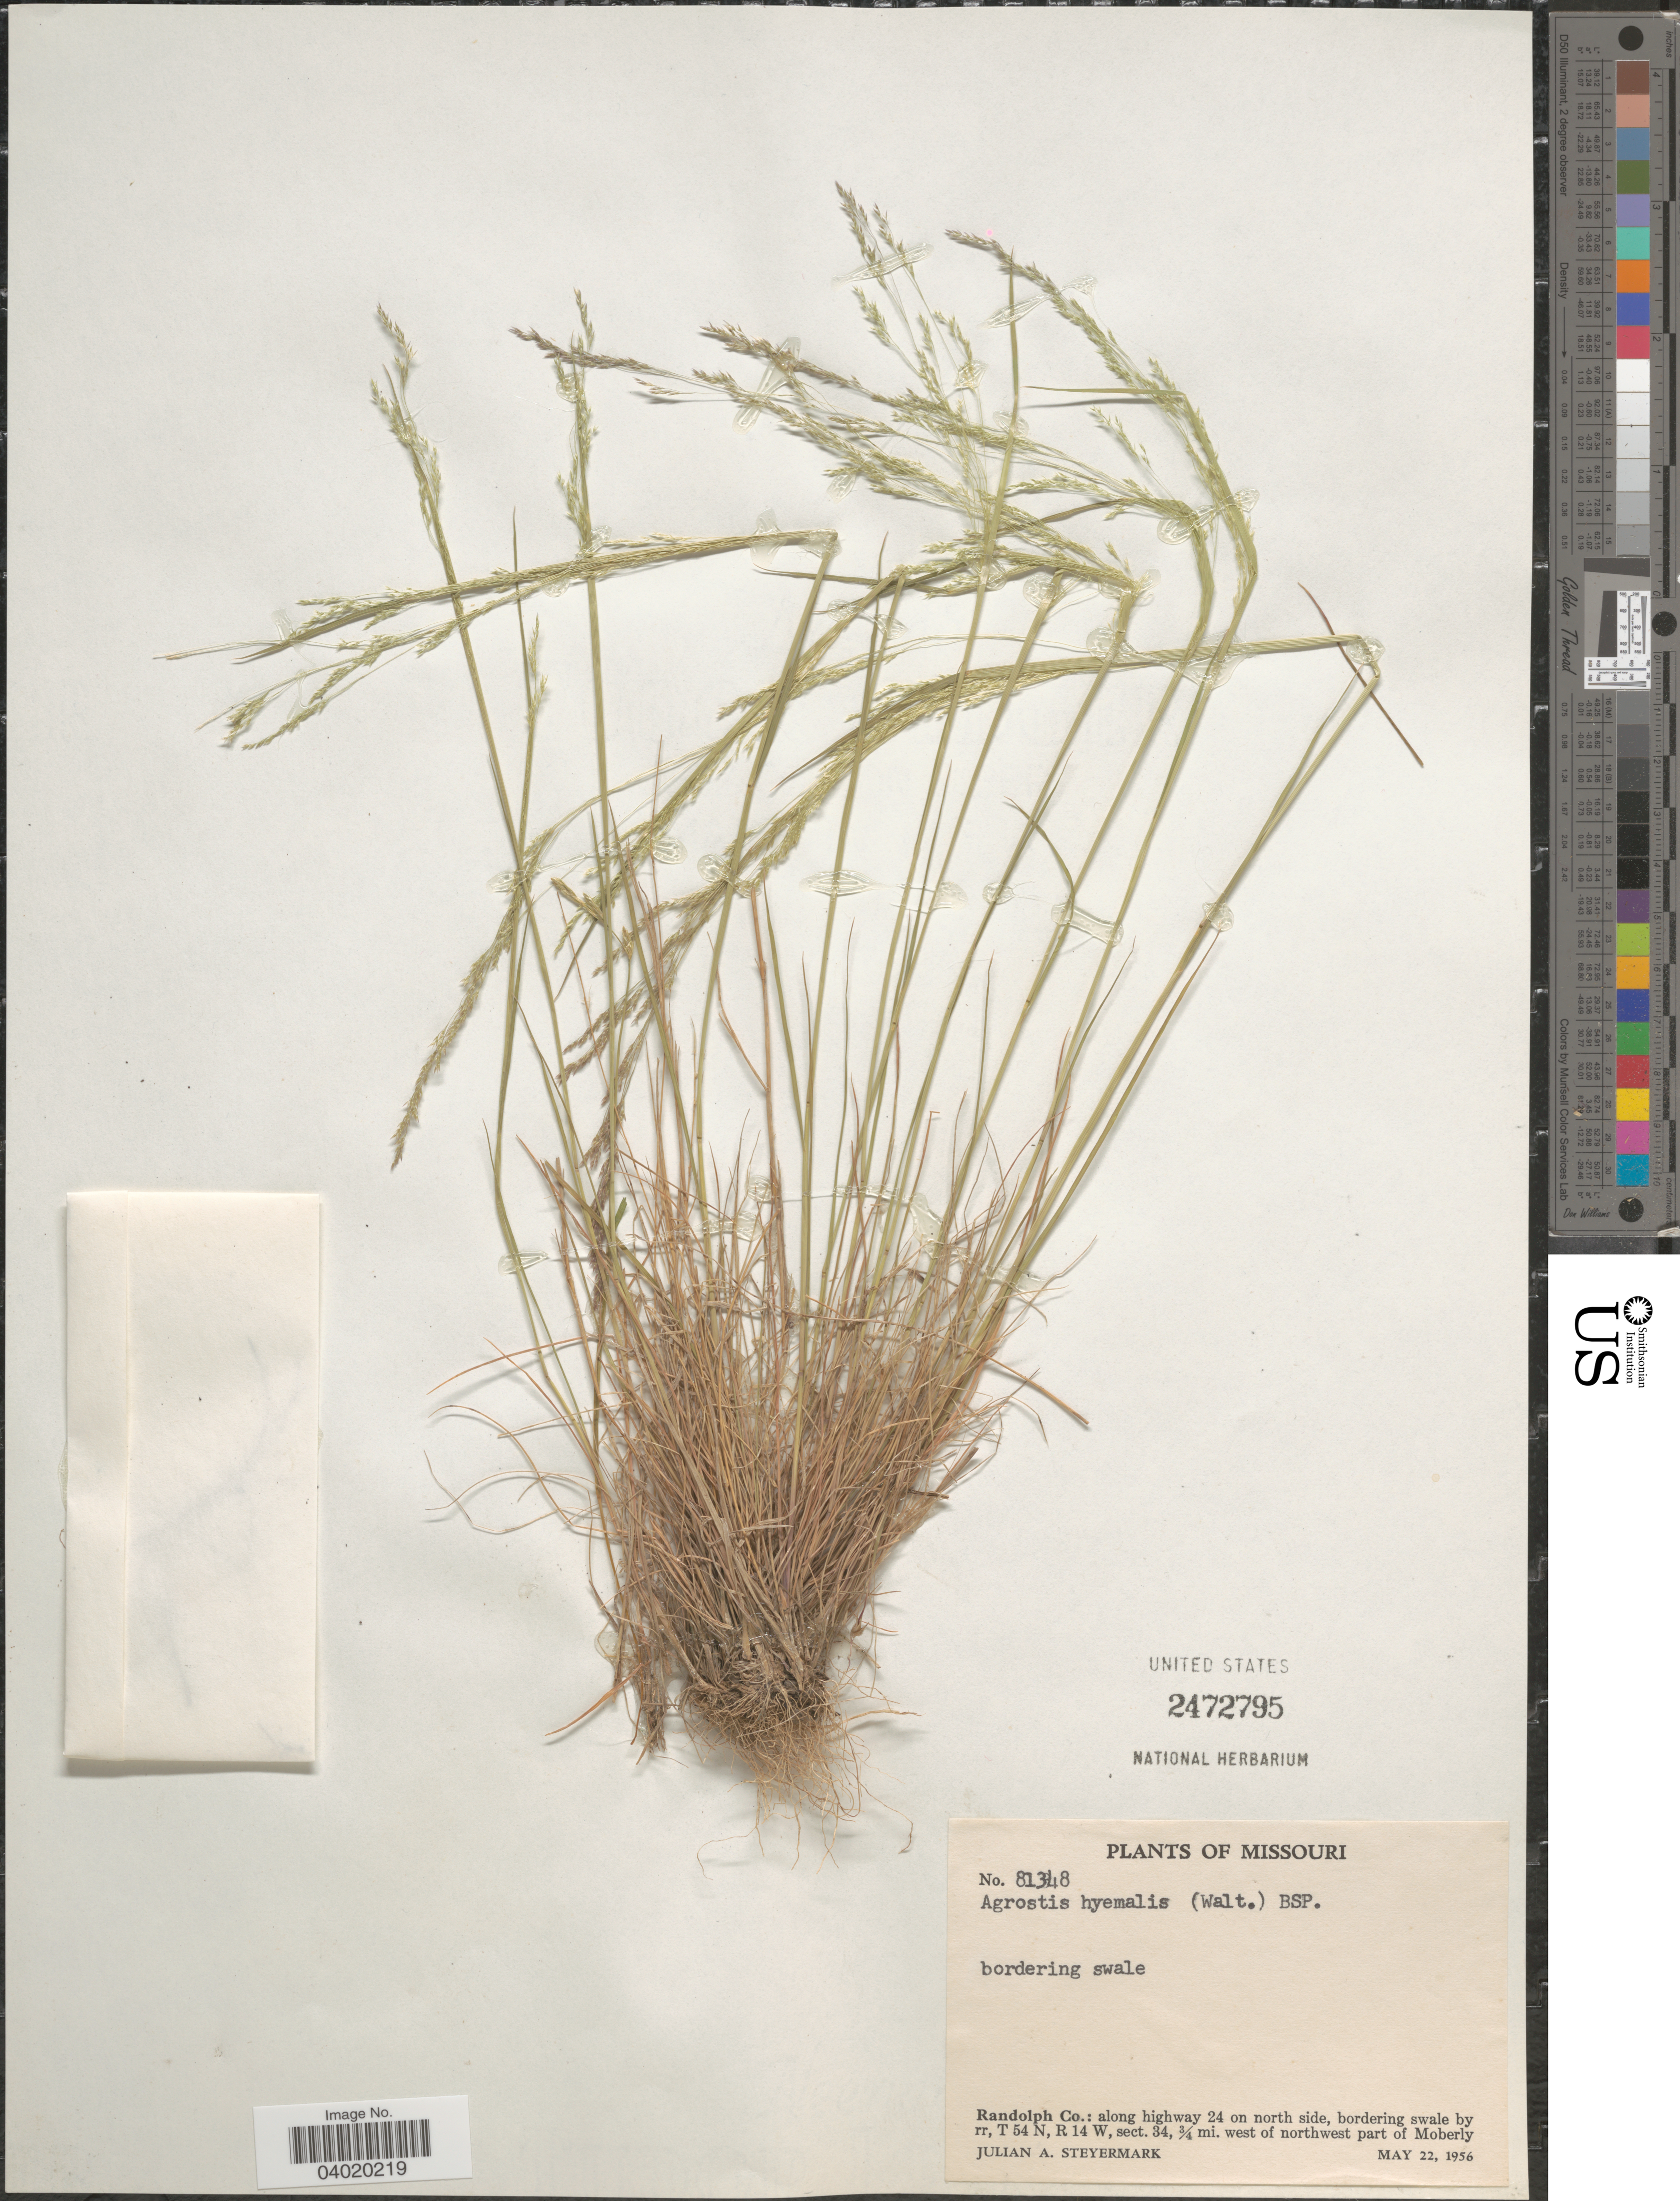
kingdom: Plantae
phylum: Tracheophyta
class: Liliopsida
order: Poales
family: Poaceae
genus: Agrostis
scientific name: Agrostis hyemalis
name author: (Walter) Britton et al.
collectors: J. Steyermark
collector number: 81348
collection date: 1956-05-22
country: United States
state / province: Missouri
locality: Randolph Co.: along highway 24 on north side, bordering swale by rr, T 54 N, R 14 W, sect. 34, ¾ mi. west of northwest part of Moberly.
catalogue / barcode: US 2472795